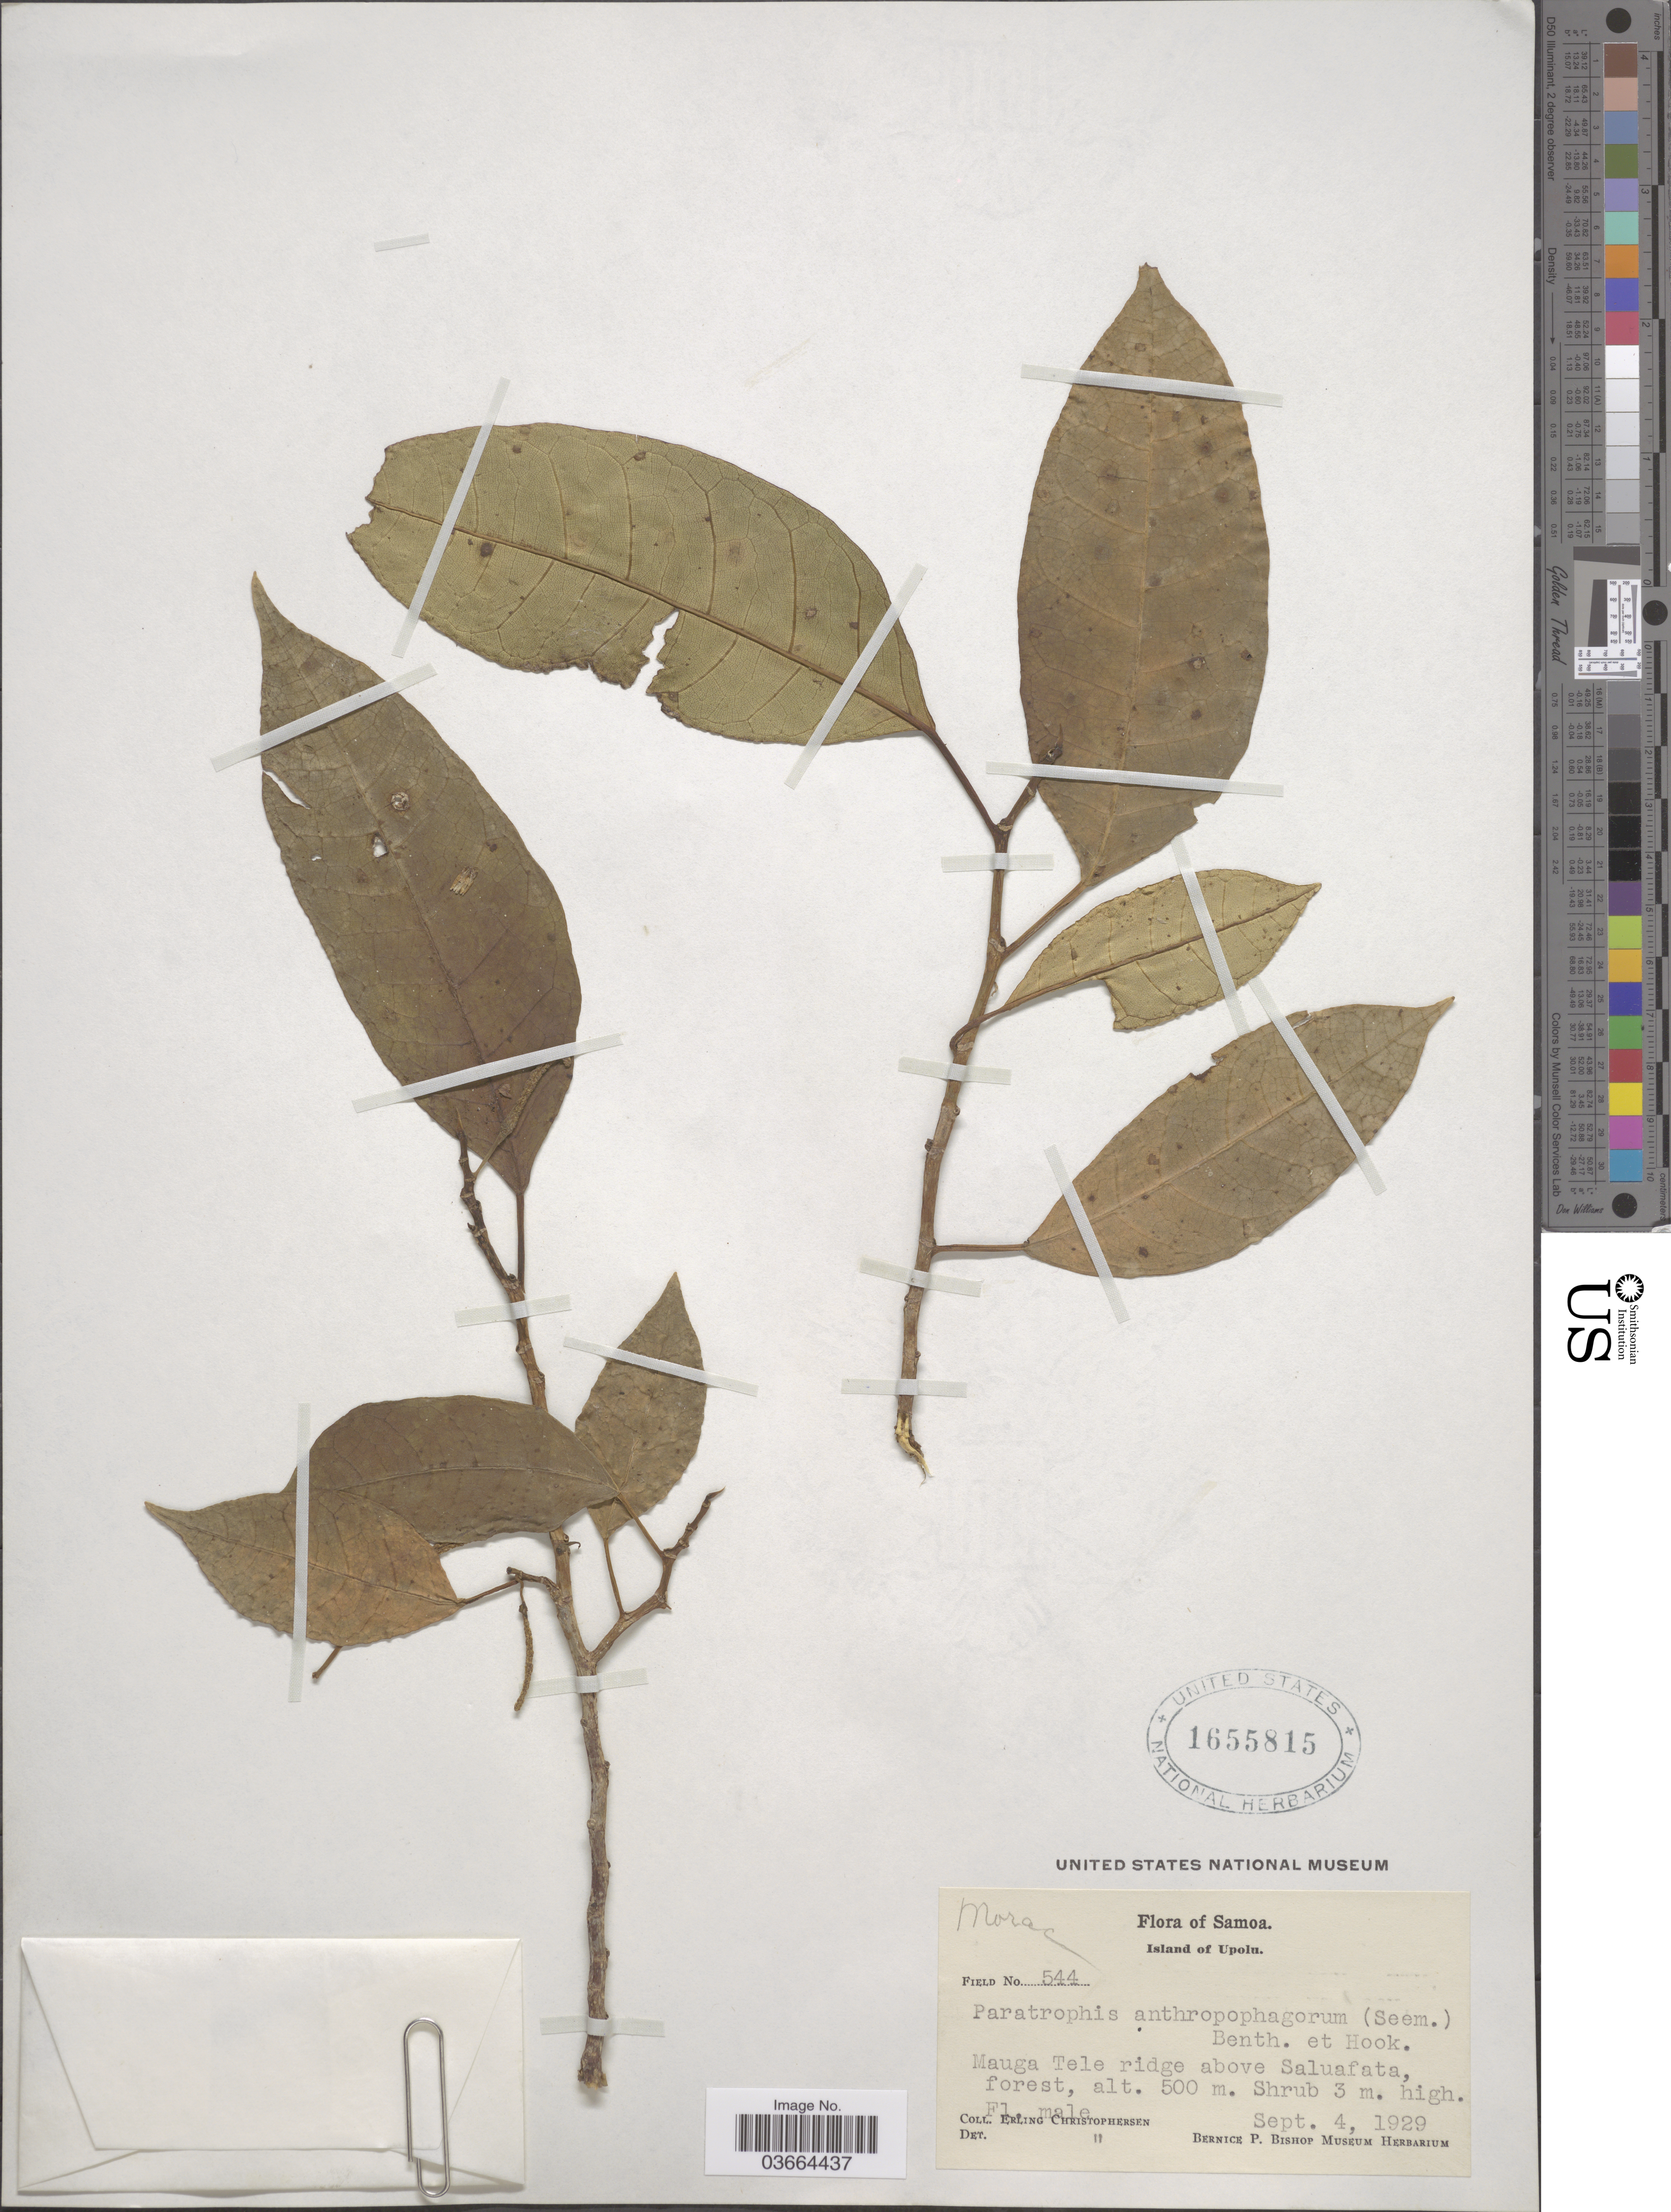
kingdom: Plantae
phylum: Tracheophyta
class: Magnoliopsida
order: Rosales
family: Moraceae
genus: Paratrophis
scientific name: Paratrophis anthropophagorum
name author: (Seem.) Benth. & Hook. f. ex Drake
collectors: E. Christophersen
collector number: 544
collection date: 1929-09-04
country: Samoa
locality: Samoa. Island of Upolu. Mauga Tele ridge above Saluafata.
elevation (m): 500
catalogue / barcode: US 1655815